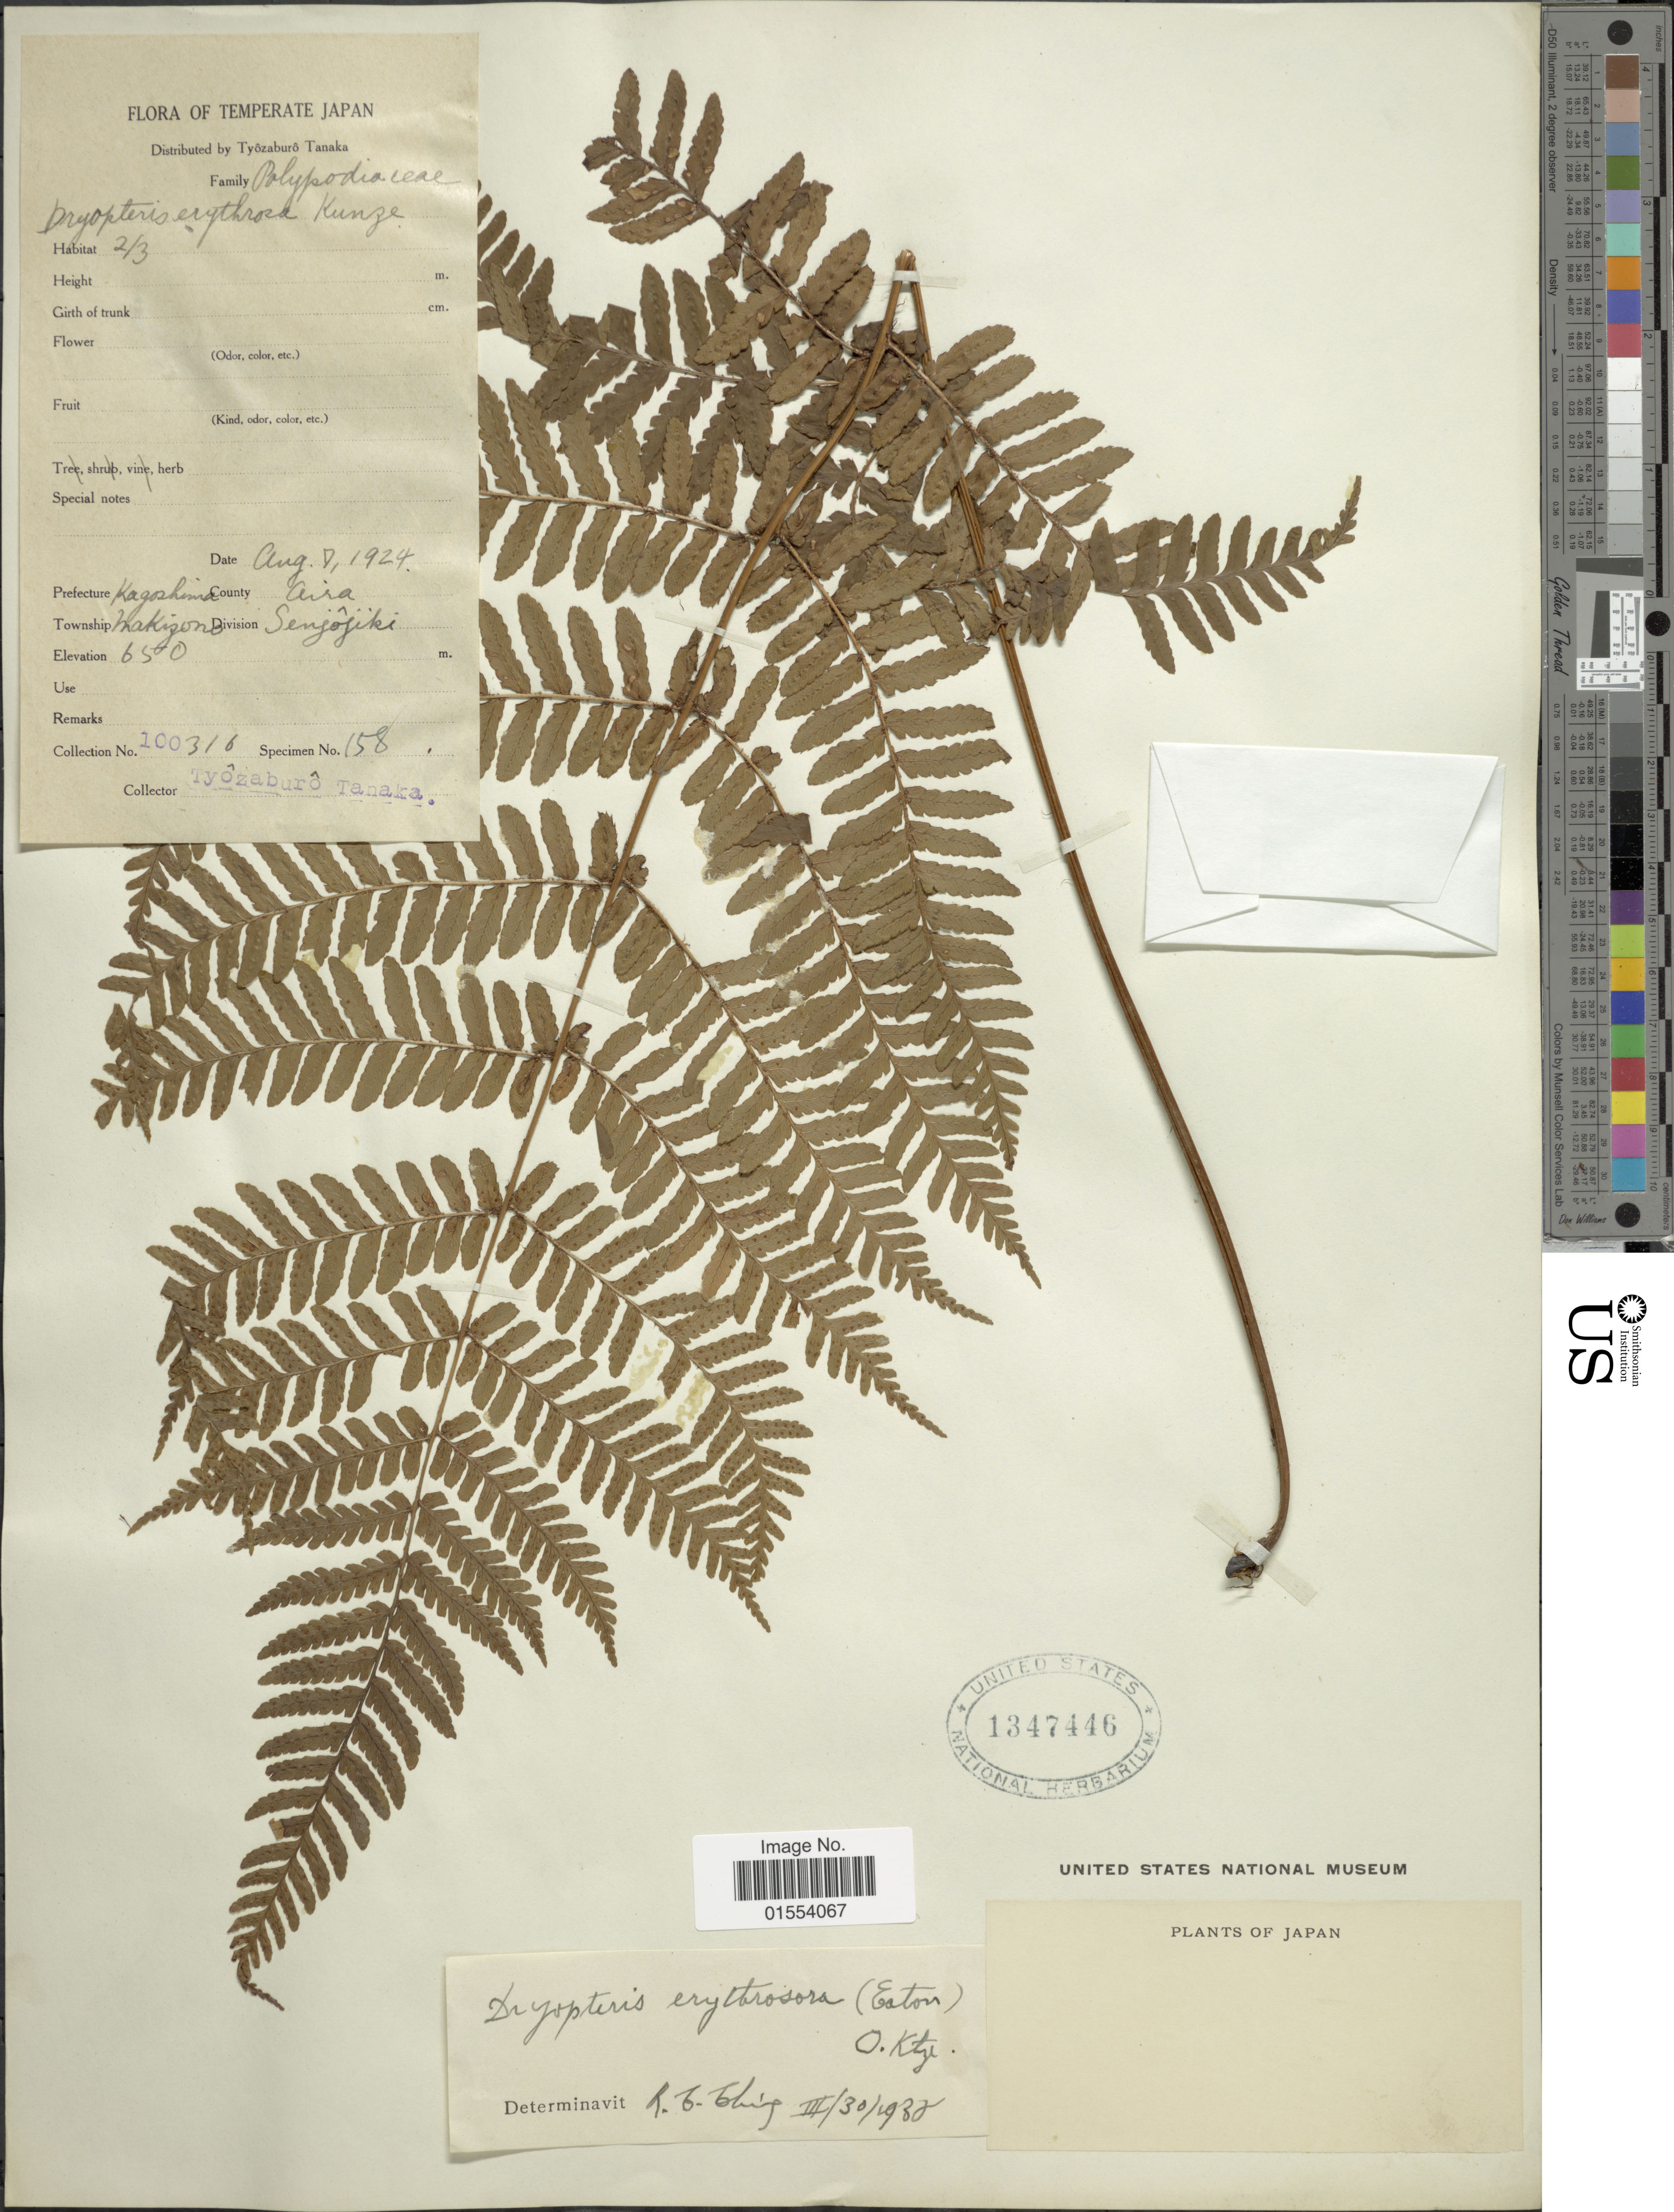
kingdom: Plantae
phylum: Tracheophyta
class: Polypodiopsida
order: Polypodiales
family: Dryopteridaceae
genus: Dryopteris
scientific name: Dryopteris erythrosora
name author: (D.C. Eaton) Kuntze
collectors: T. Tanaka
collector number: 100316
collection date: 1924-08-07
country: Japan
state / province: Kagosima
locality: Temperate Japan, Prefecture Kagoshima, County Aira, Township Makizono, Division Senjojiki.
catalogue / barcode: US 1347446